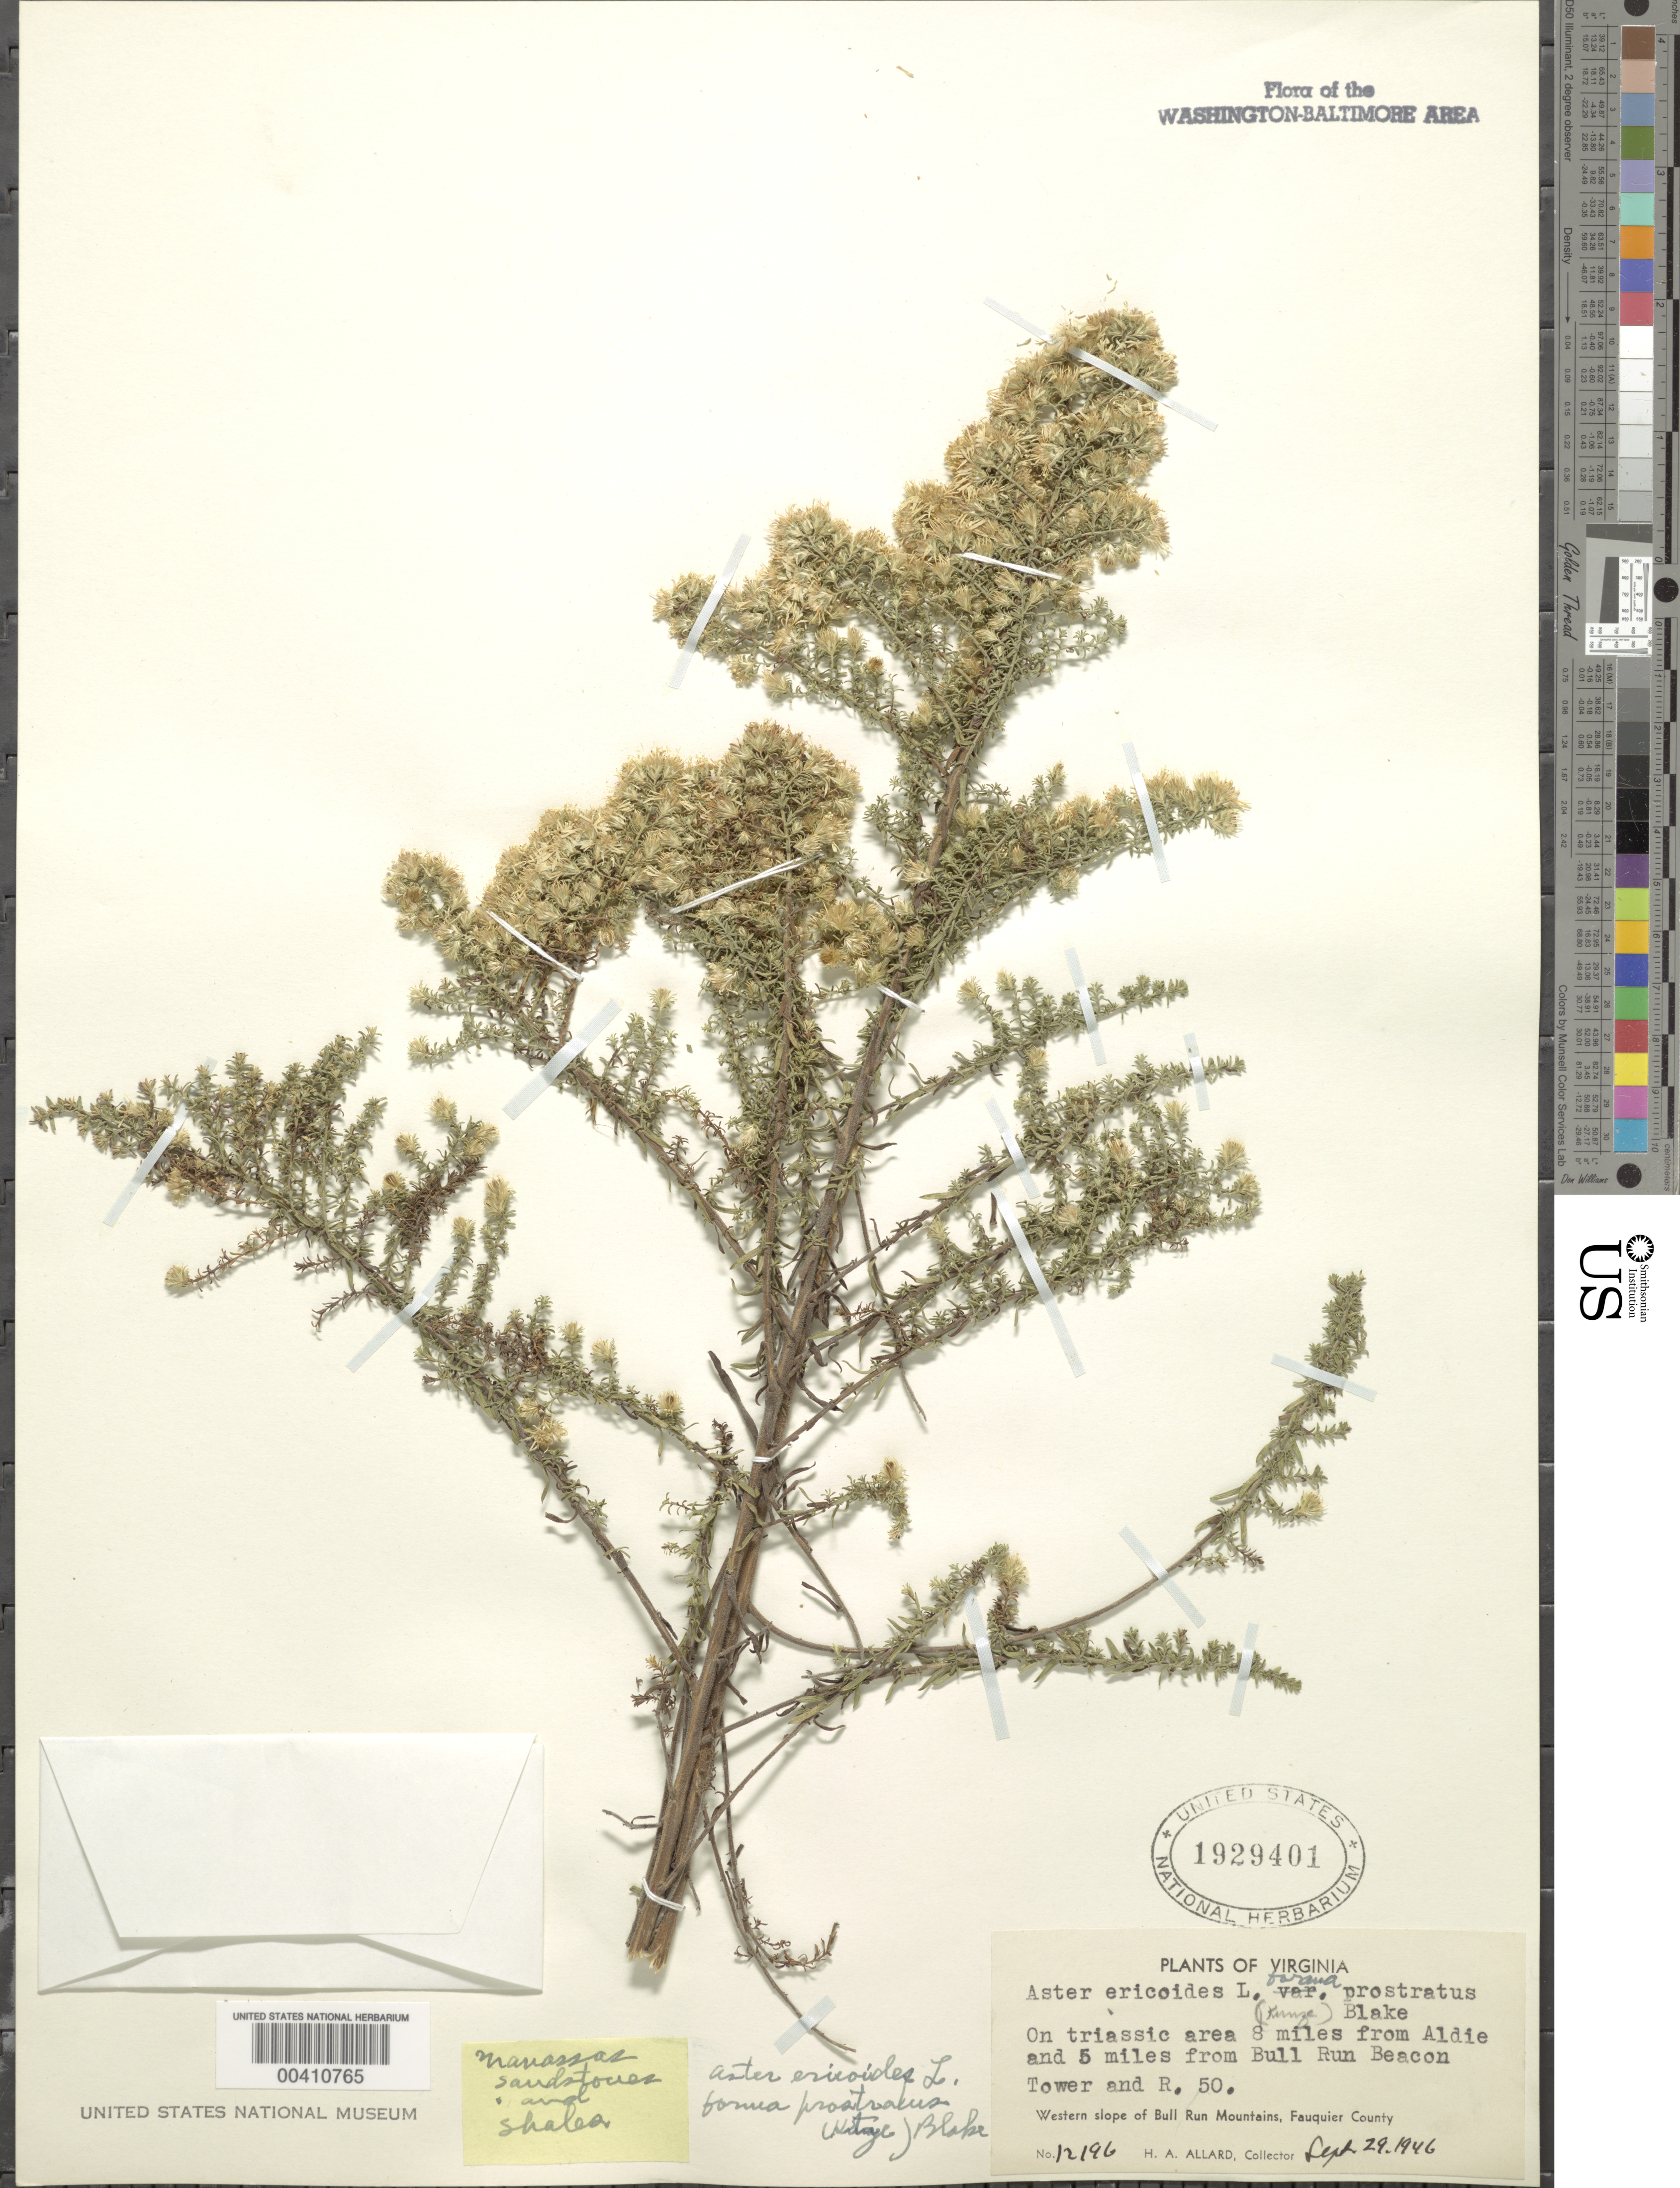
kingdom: Plantae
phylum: Tracheophyta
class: Magnoliopsida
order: Asterales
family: Asteraceae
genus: Symphyotrichum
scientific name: Symphyotrichum ericoides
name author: (L.) G.L. Nesom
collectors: H. A. Allard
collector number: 12196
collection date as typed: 29 Sep 1946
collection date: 1946-09-29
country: United States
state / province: Virginia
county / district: Fauquier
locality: Near Aldie and Bull Run Beacon Tower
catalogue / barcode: US 1929401